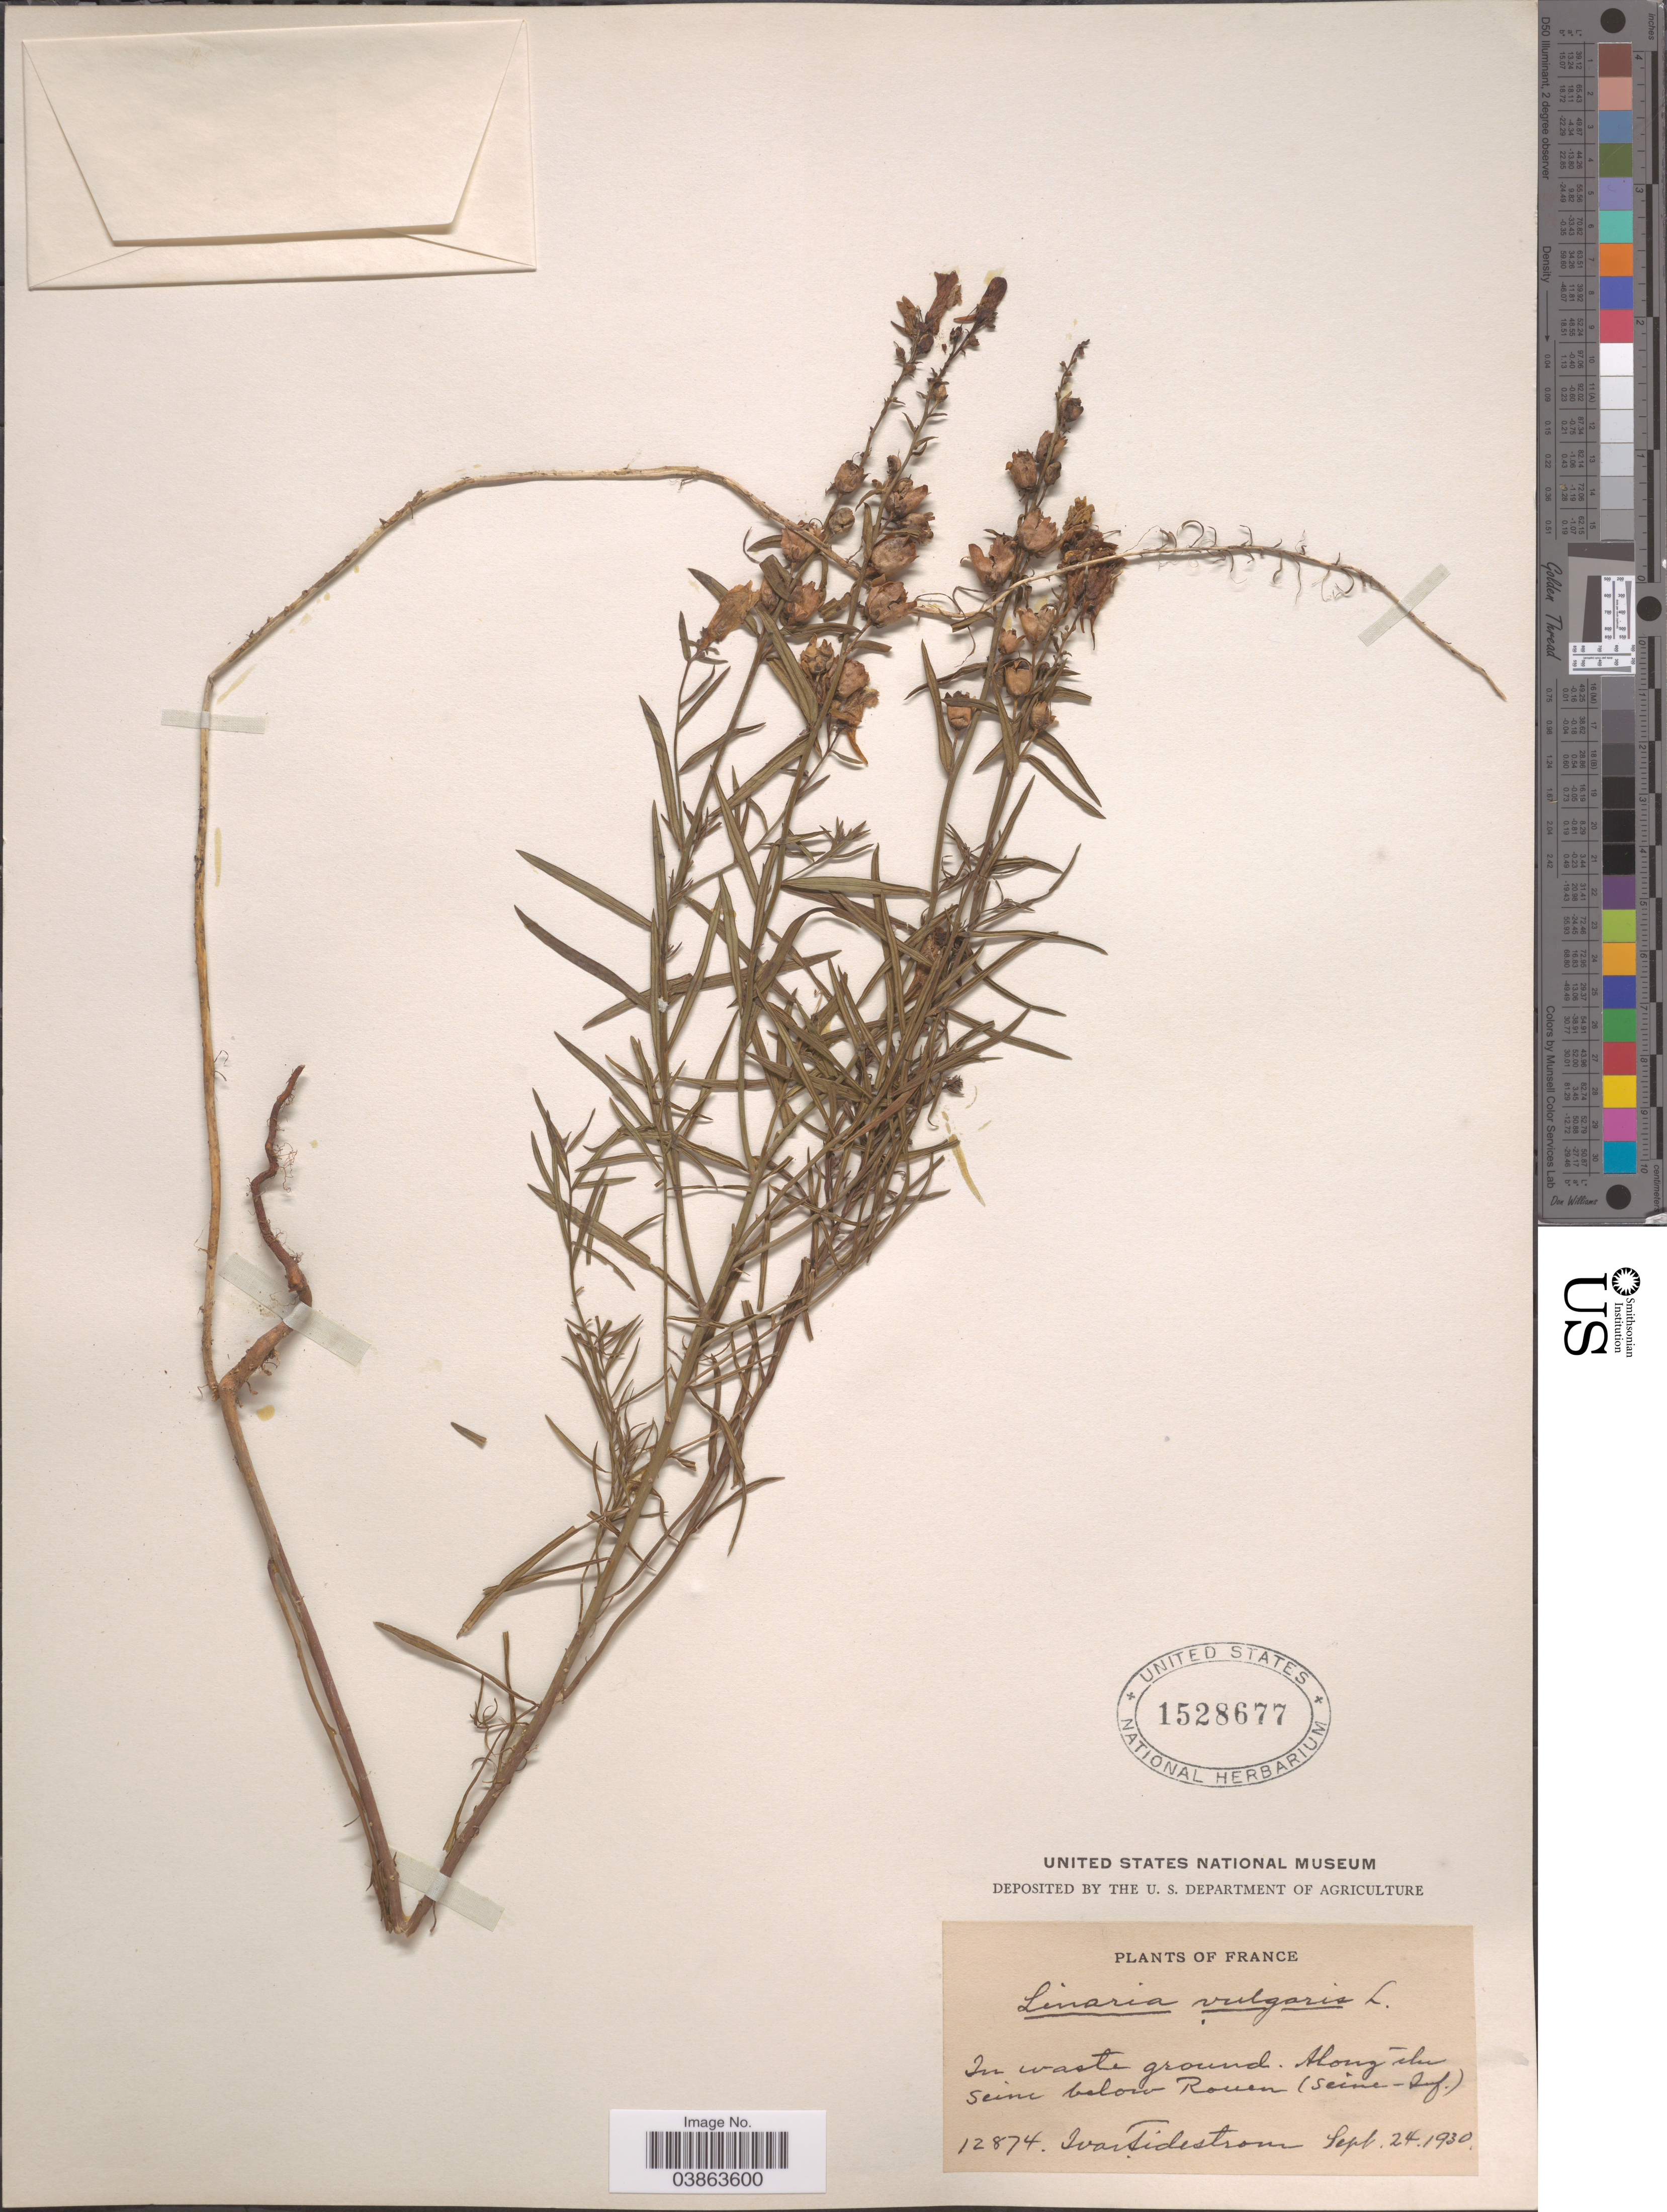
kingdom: Plantae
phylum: Tracheophyta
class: Magnoliopsida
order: Lamiales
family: Plantaginaceae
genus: Linaria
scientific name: Linaria vulgaris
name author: Mill.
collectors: I. F. Tidestrom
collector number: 12874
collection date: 1930-09-24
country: France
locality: Along the Seine below Rouen (Seine-Inf.).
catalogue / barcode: US 1528677